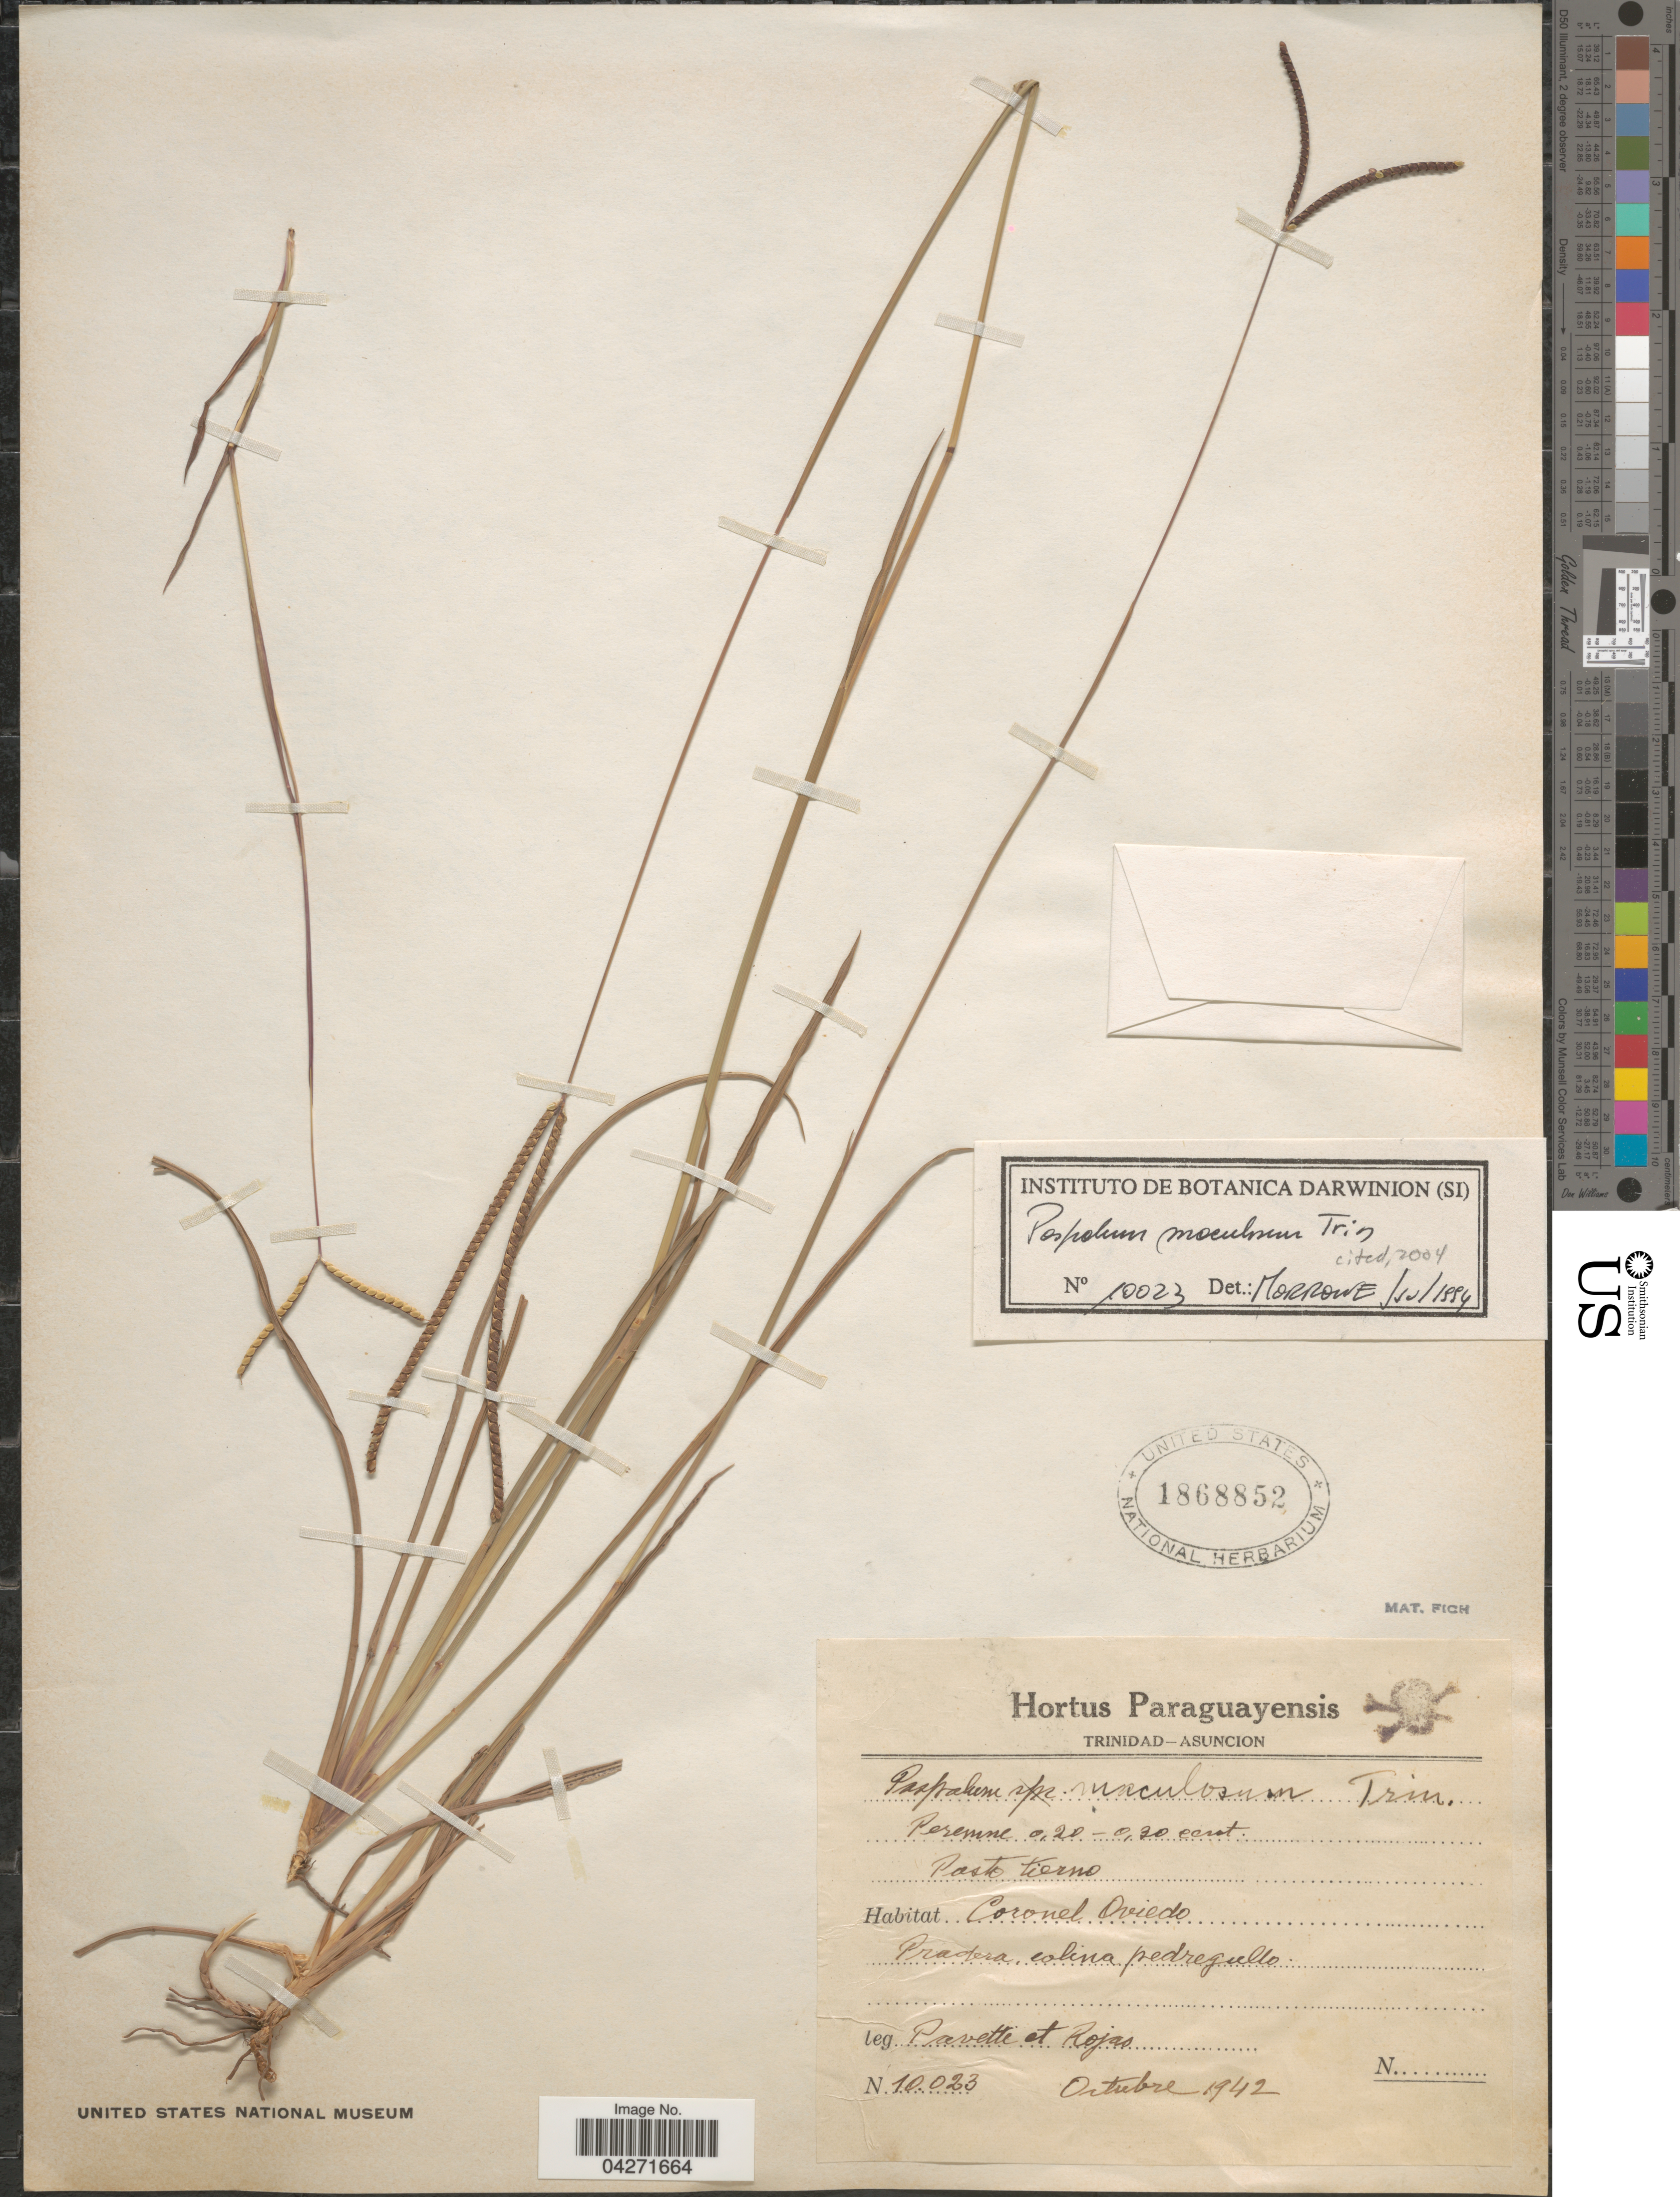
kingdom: Plantae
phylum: Tracheophyta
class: Liliopsida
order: Poales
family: Poaceae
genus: Paspalum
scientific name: Paspalum maculosum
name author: Trin.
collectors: -. Pavetti & Rojas, --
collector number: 10023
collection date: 1942-10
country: Paraguay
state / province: Asuncion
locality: Coronel Oviedo. Prastera, colina pedregulto.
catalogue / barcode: US 1868852